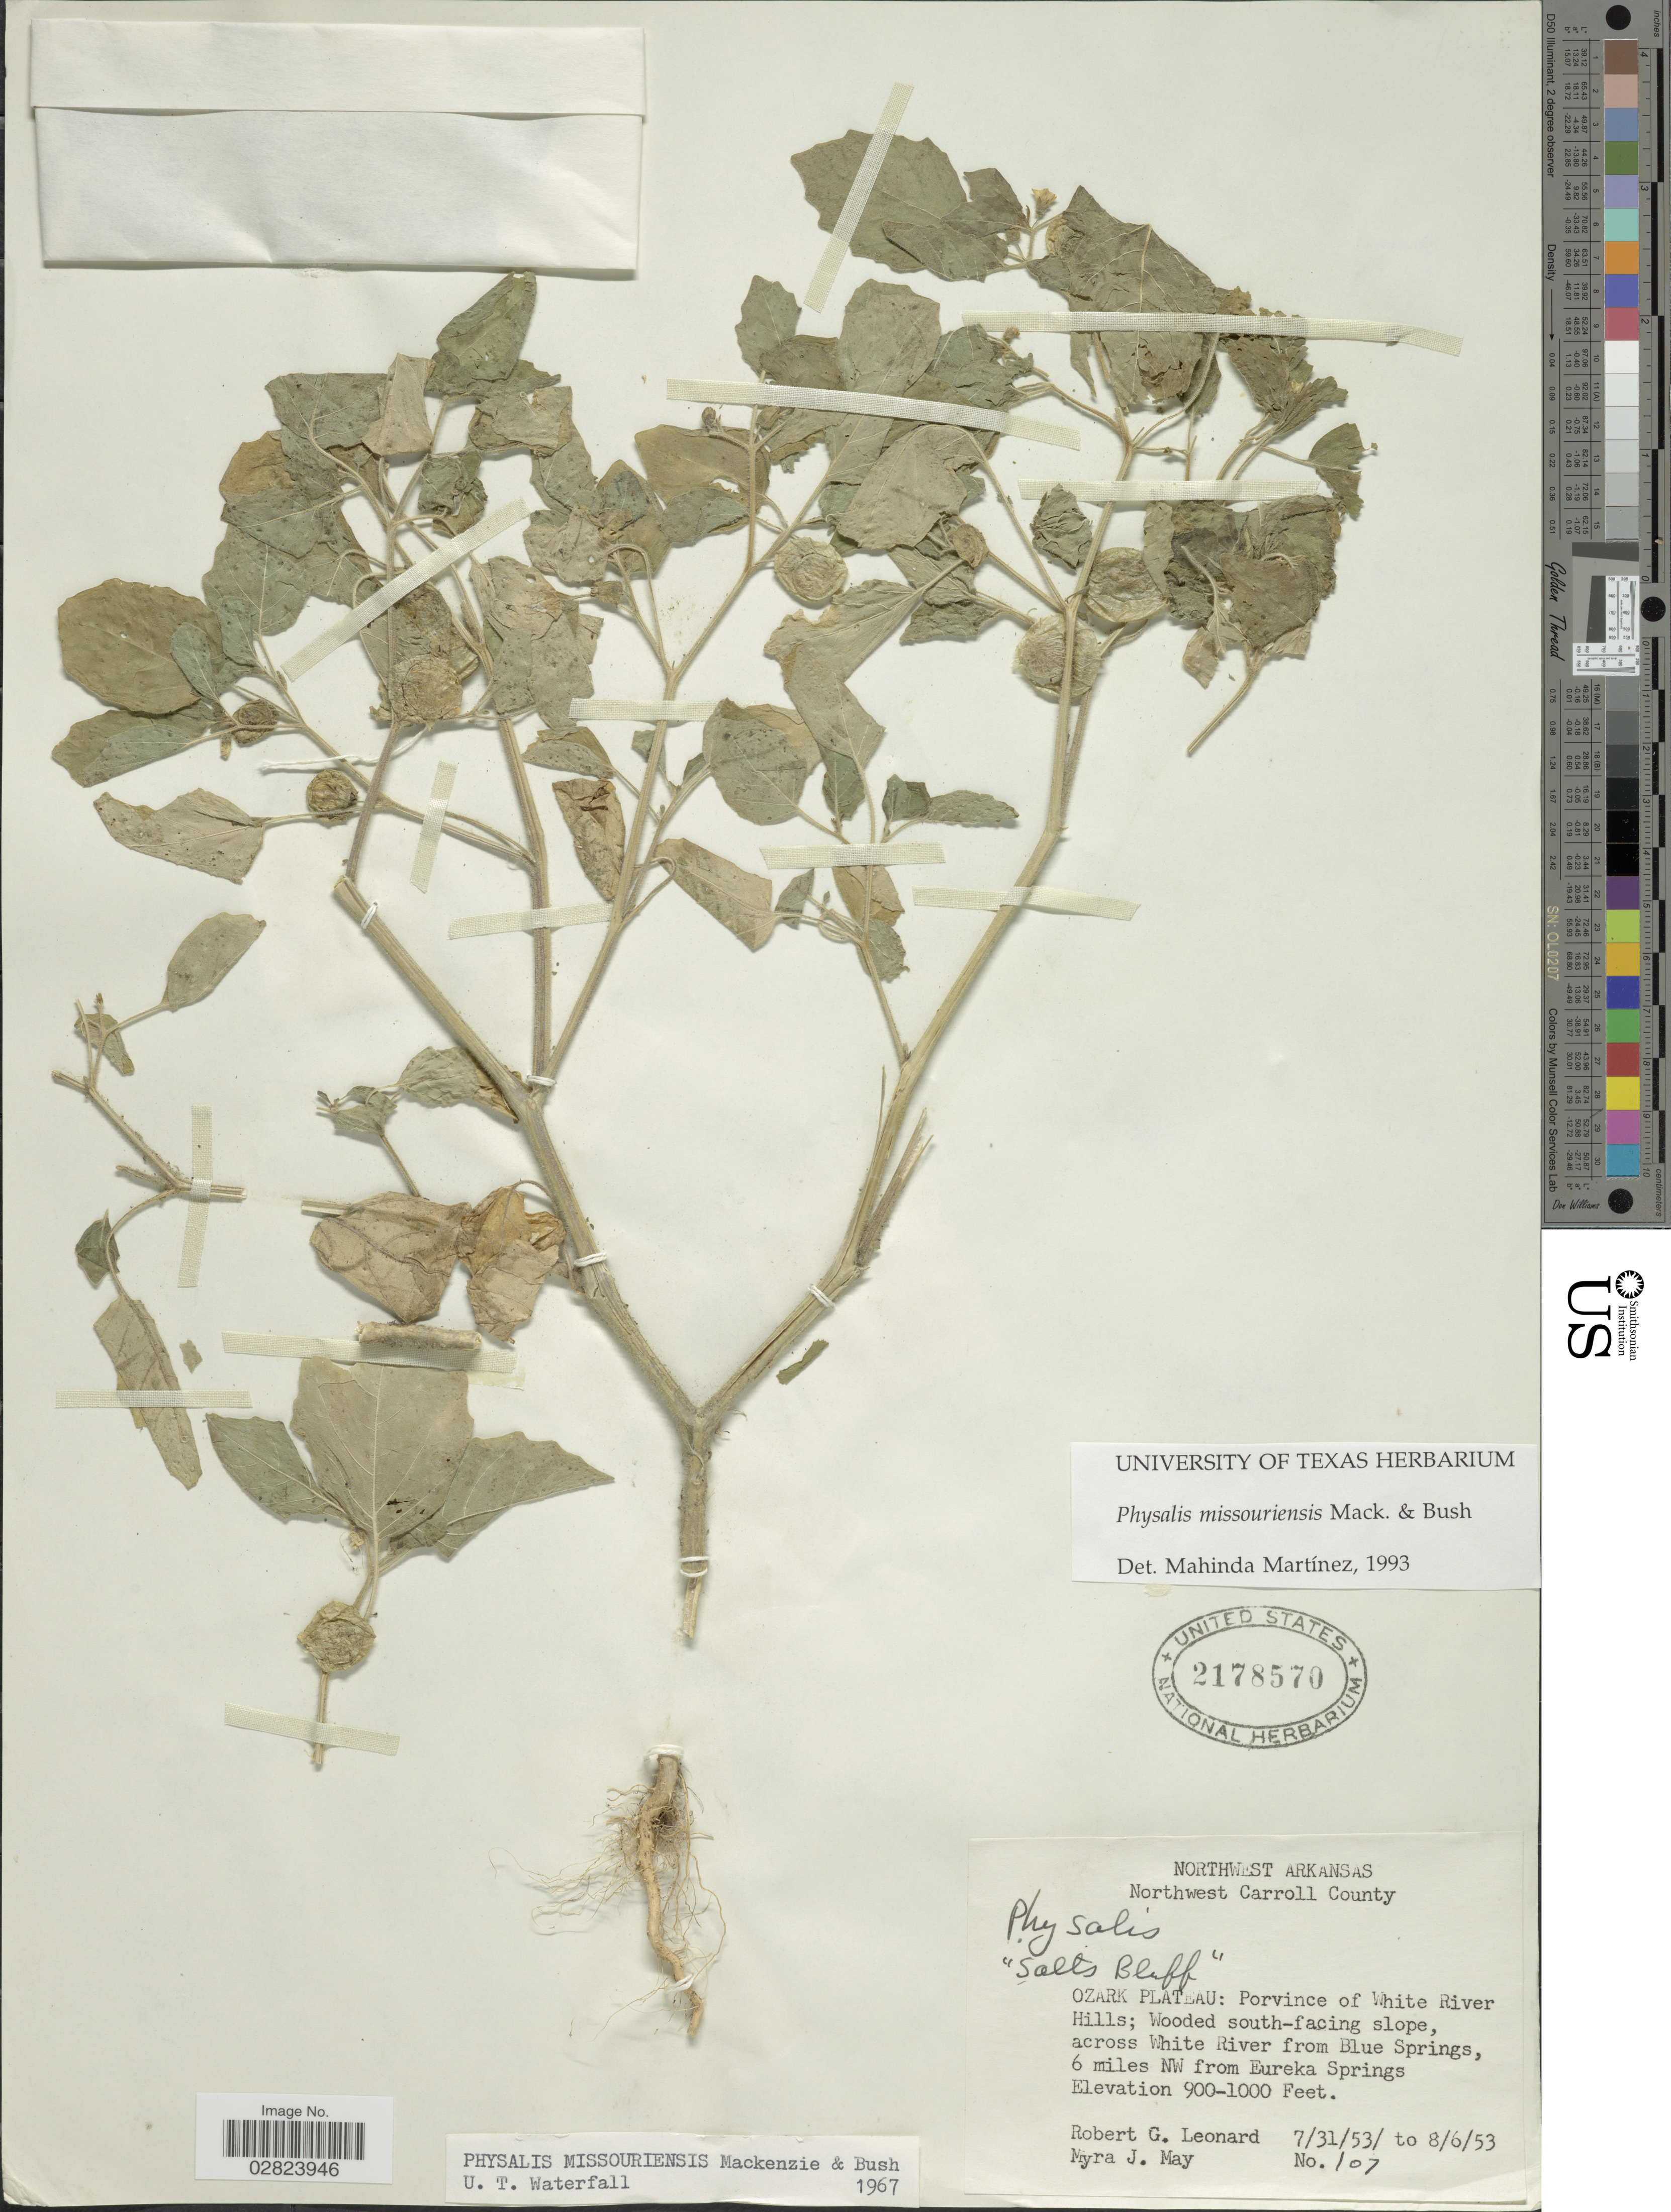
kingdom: Plantae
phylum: Tracheophyta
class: Magnoliopsida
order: Solanales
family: Solanaceae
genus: Physalis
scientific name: Physalis missouriensis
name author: Mack. & Bush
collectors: R. Leonard & M. May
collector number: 107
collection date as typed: Transcribed d/m/y: 31/7/53 to 6/8/53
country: United States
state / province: Arkansas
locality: Northwest Arkansas. Northwest Carroll County. Ozark Plateau: Province of White River Hills; Wooded south-facing slope, across White River from Blue Springs, 6 miles NW from Eureka Springs.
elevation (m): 274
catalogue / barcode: US 2178570